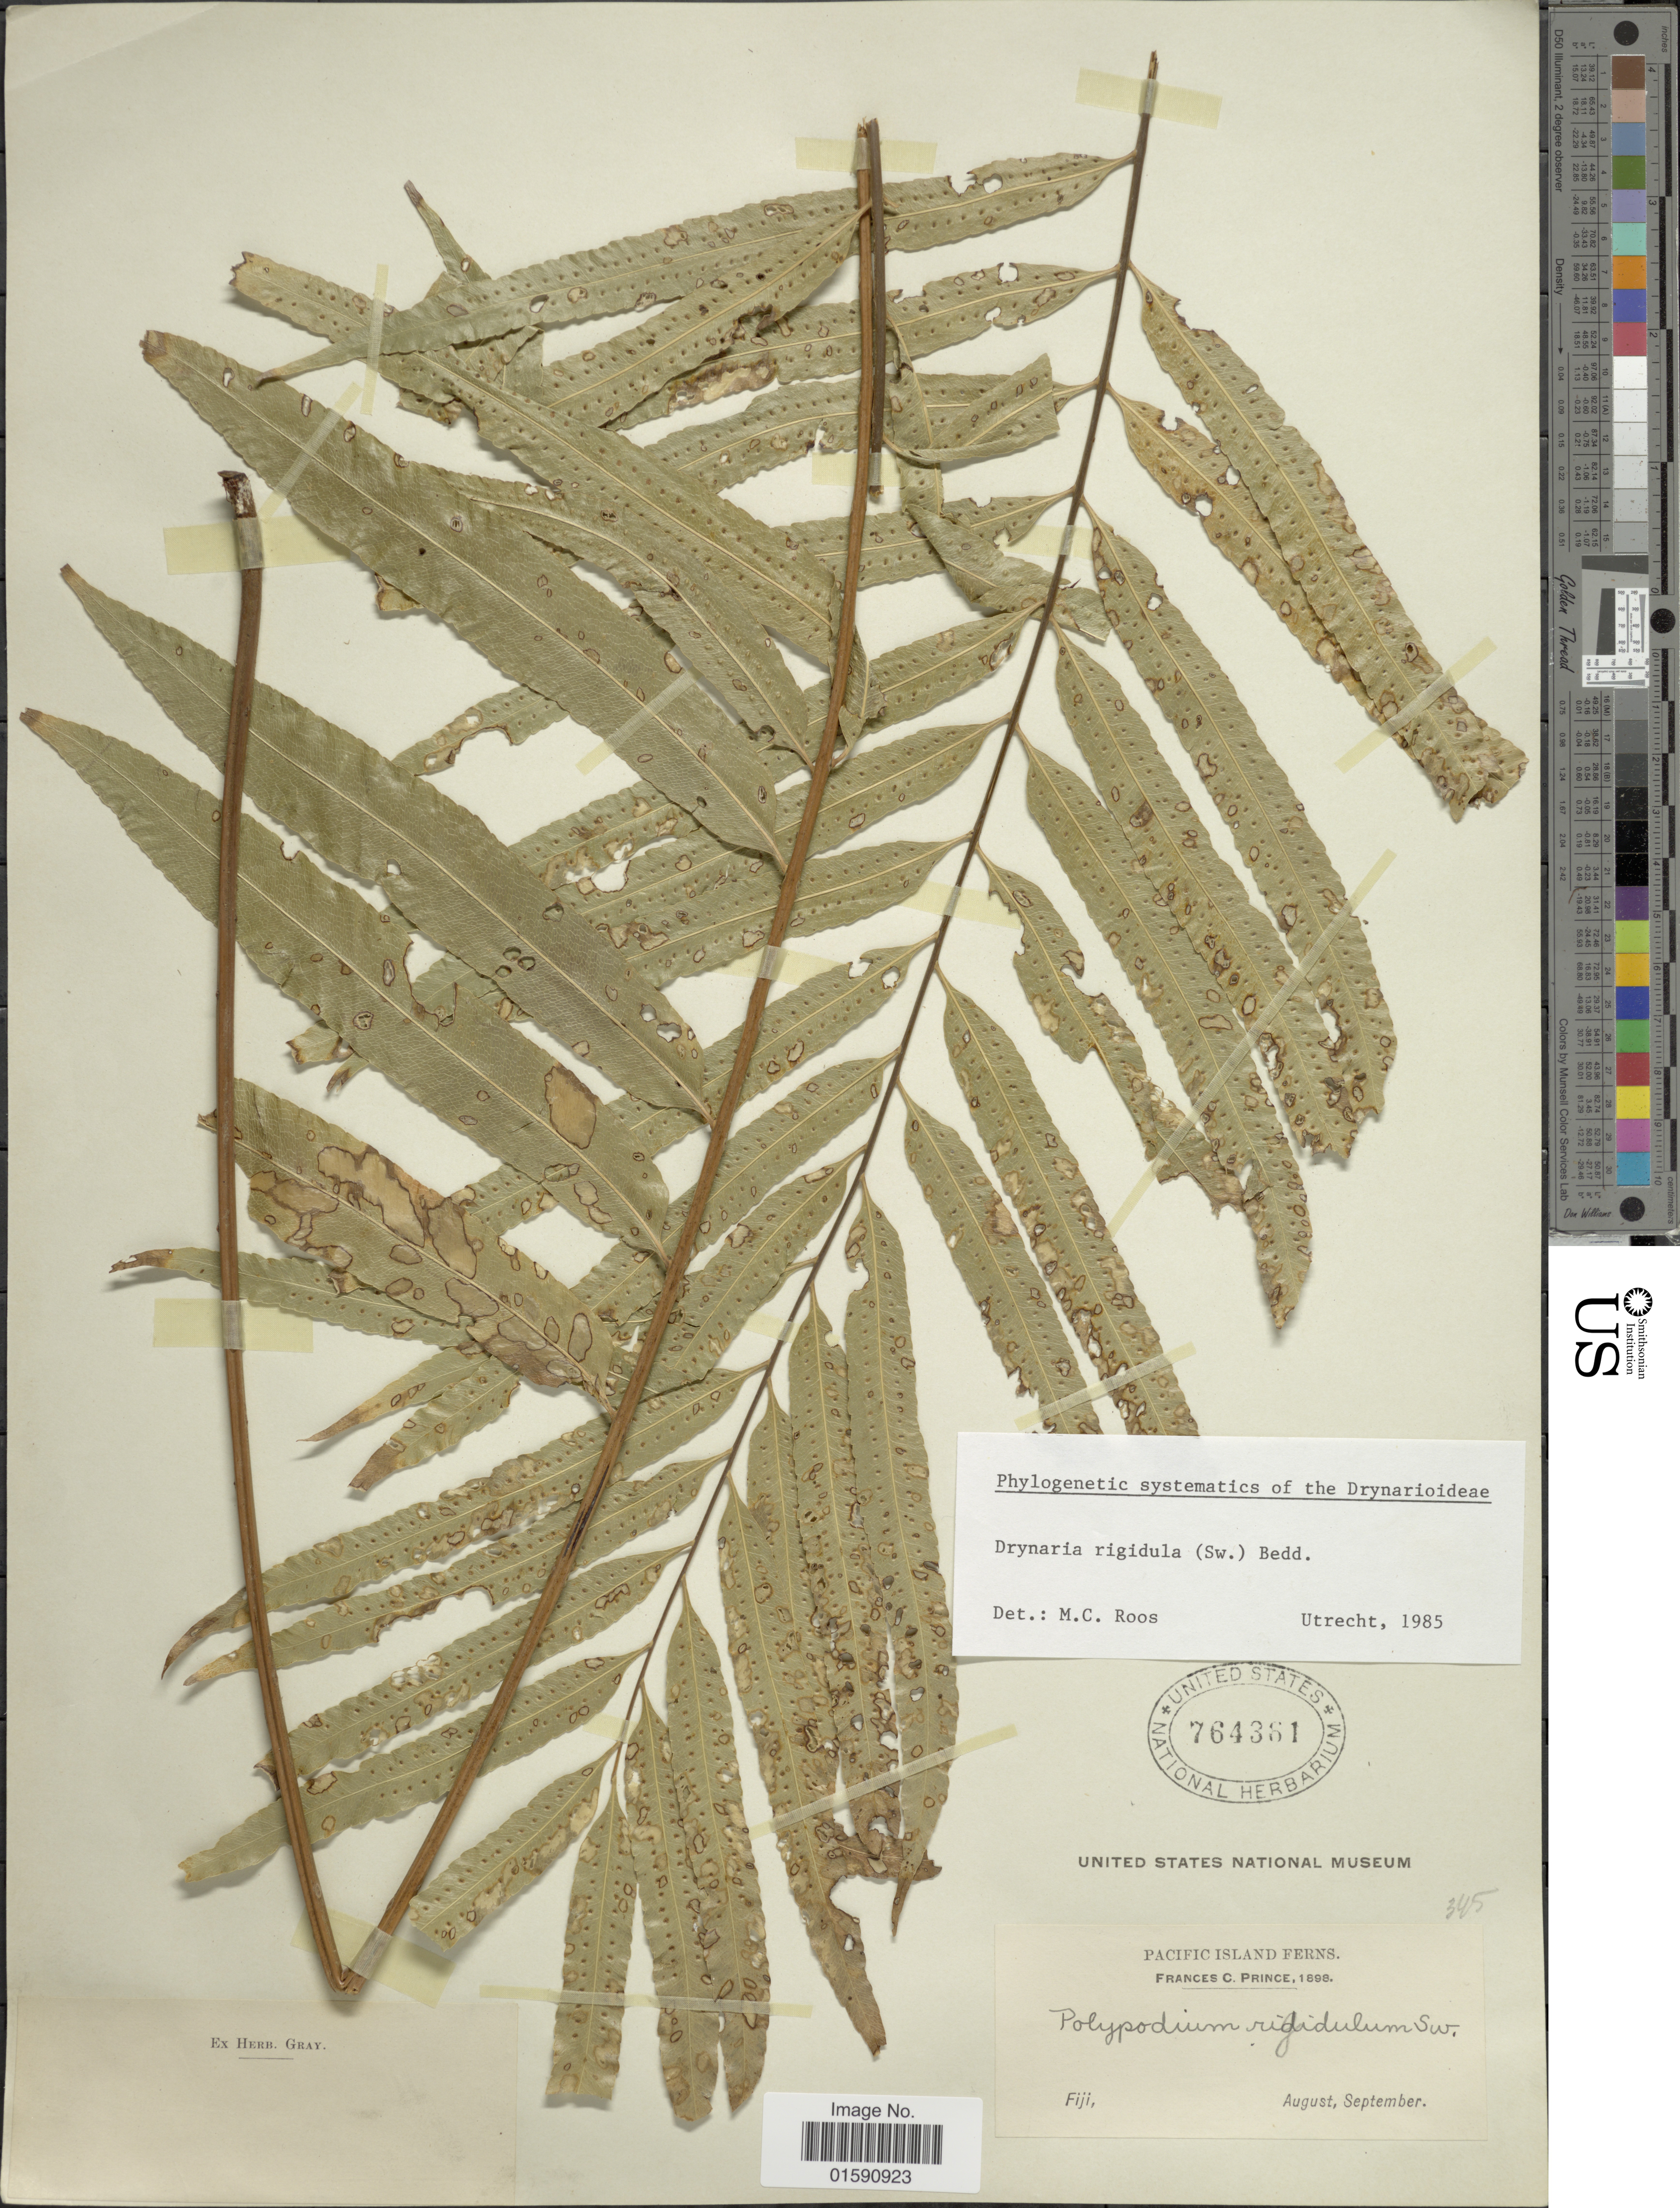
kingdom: Plantae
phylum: Tracheophyta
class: Polypodiopsida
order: Polypodiales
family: Polypodiaceae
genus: Drynaria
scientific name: Drynaria rigidula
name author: (Sw.) Bedd.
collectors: F. Prince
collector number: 345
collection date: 1898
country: Fiji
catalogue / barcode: US 764361